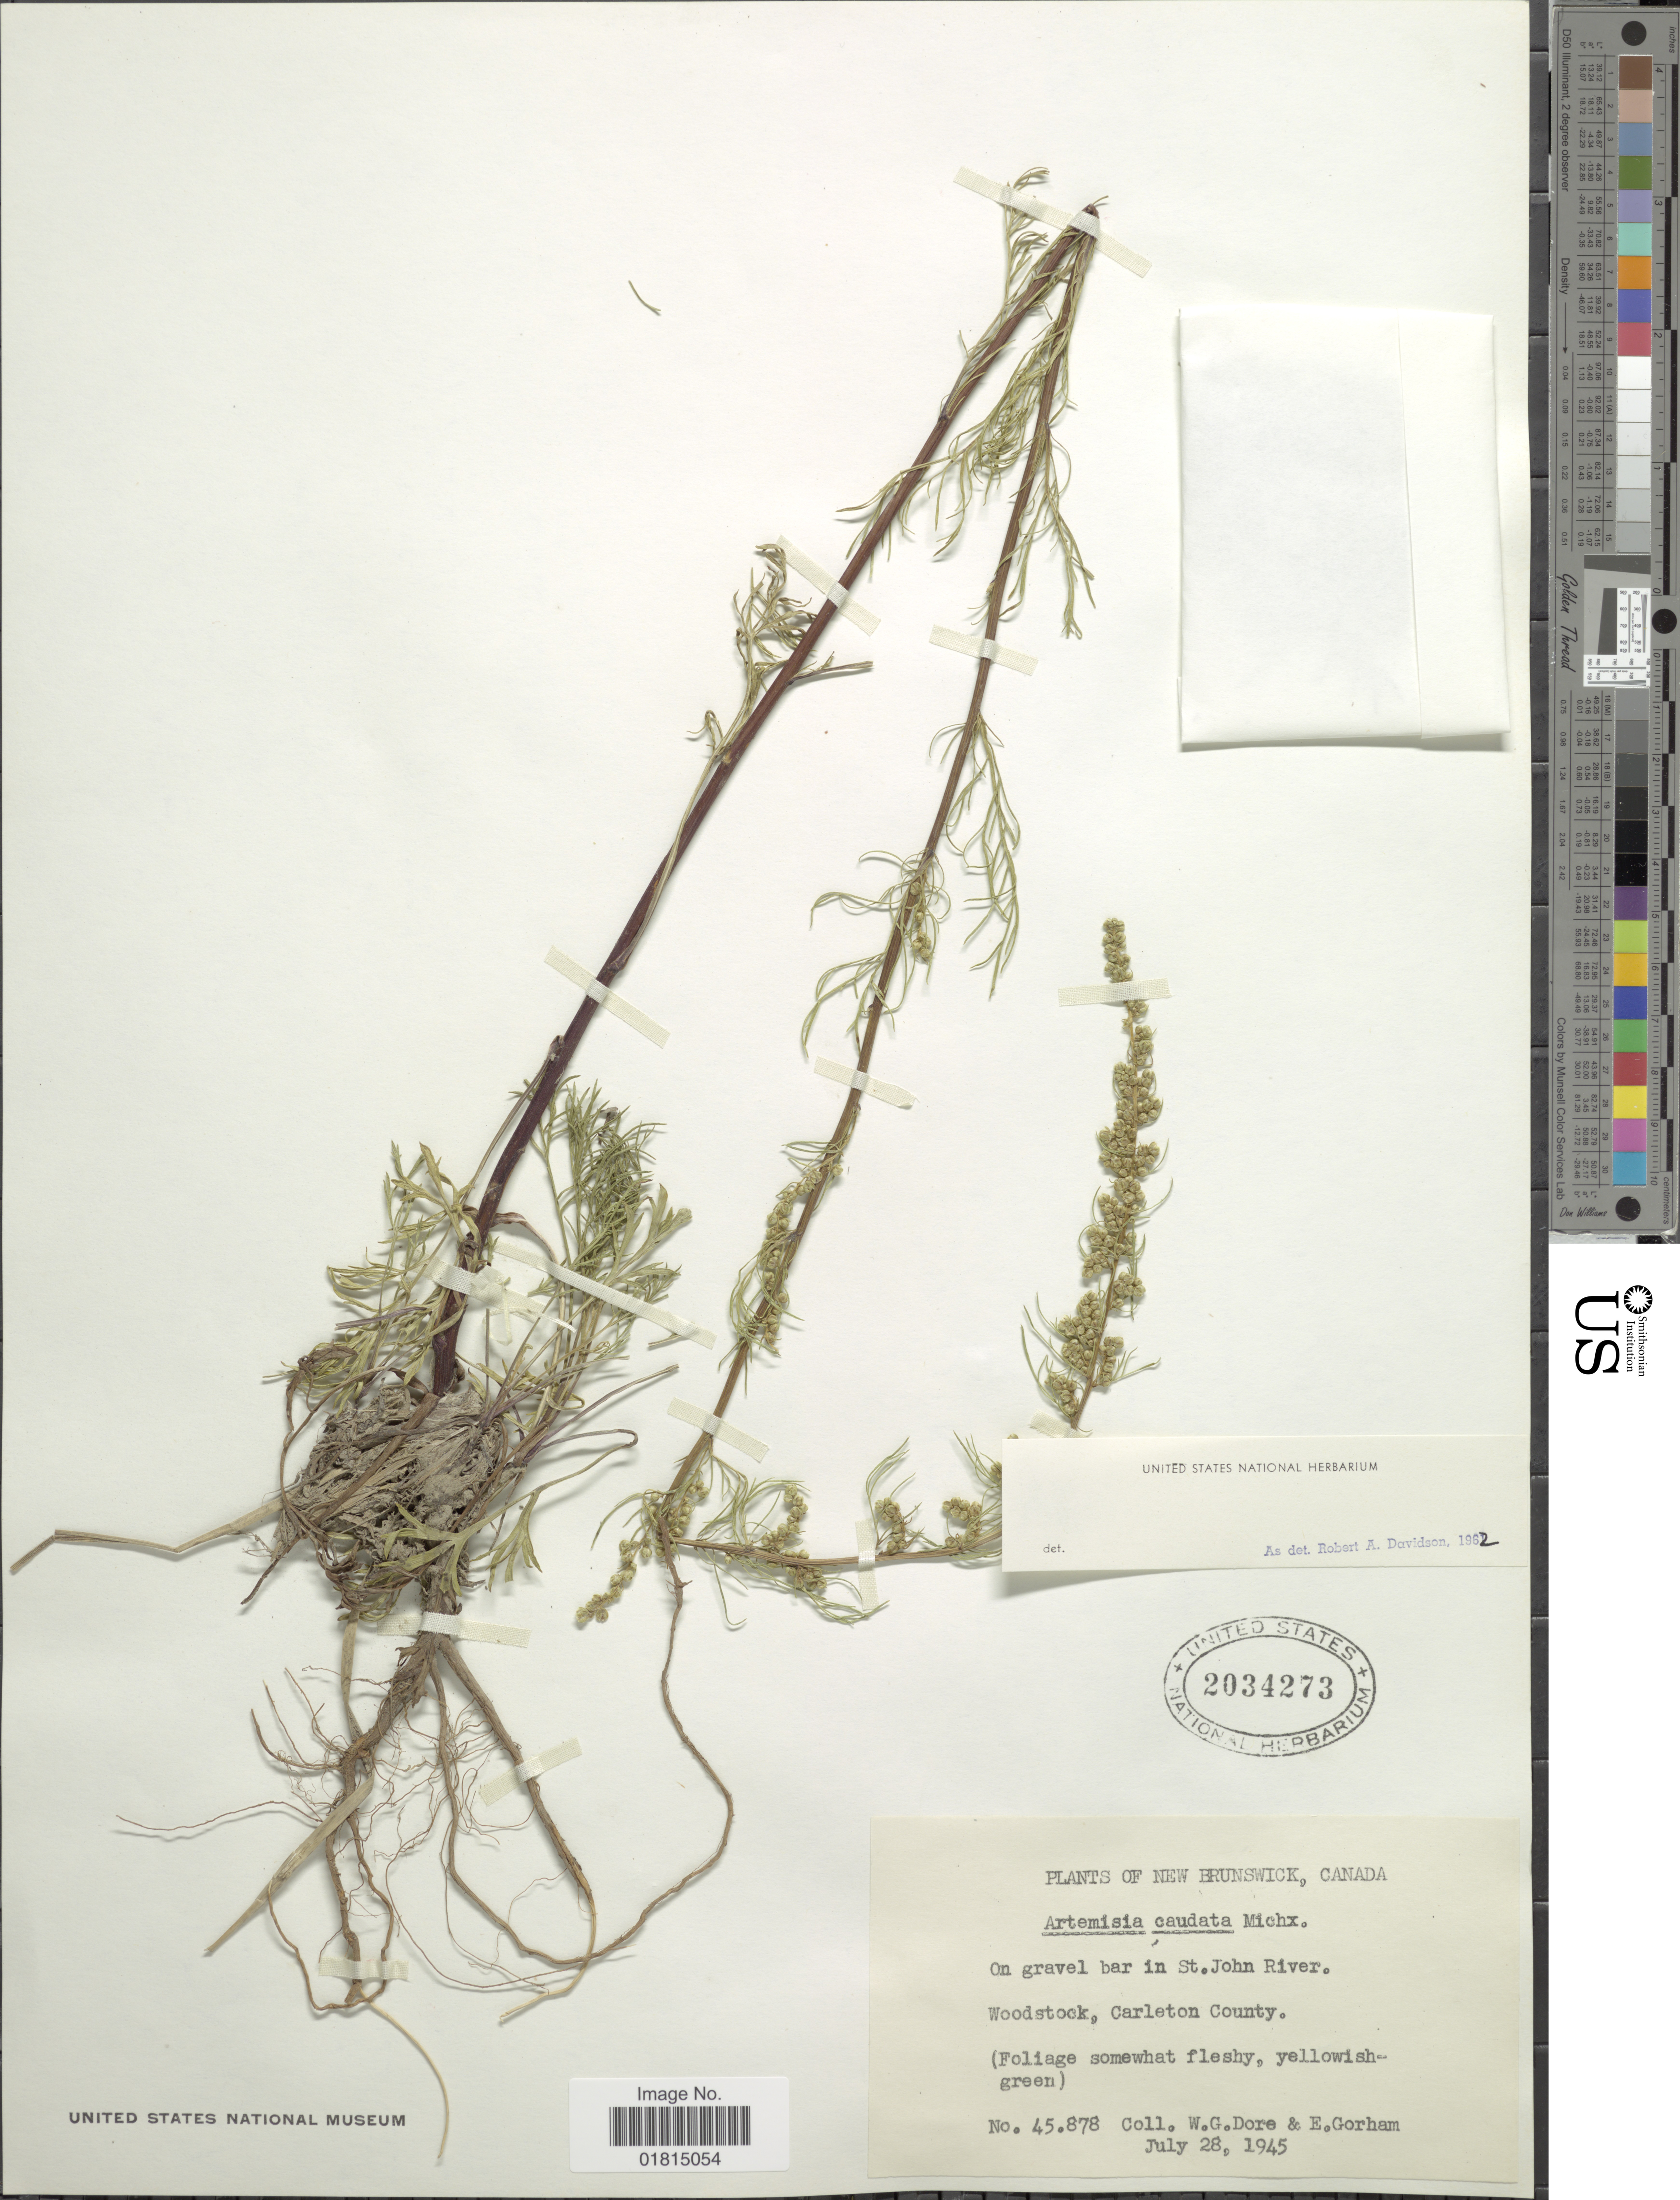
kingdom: Plantae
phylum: Tracheophyta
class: Magnoliopsida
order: Asterales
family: Asteraceae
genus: Artemisia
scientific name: Artemisia caudata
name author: Michx.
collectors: W. Dore & E. Gorham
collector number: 45878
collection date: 1945-07-28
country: Canada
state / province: New Brunswick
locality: On gravel bar in St. John River. Woodstock, Carleton County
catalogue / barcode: US 2034273